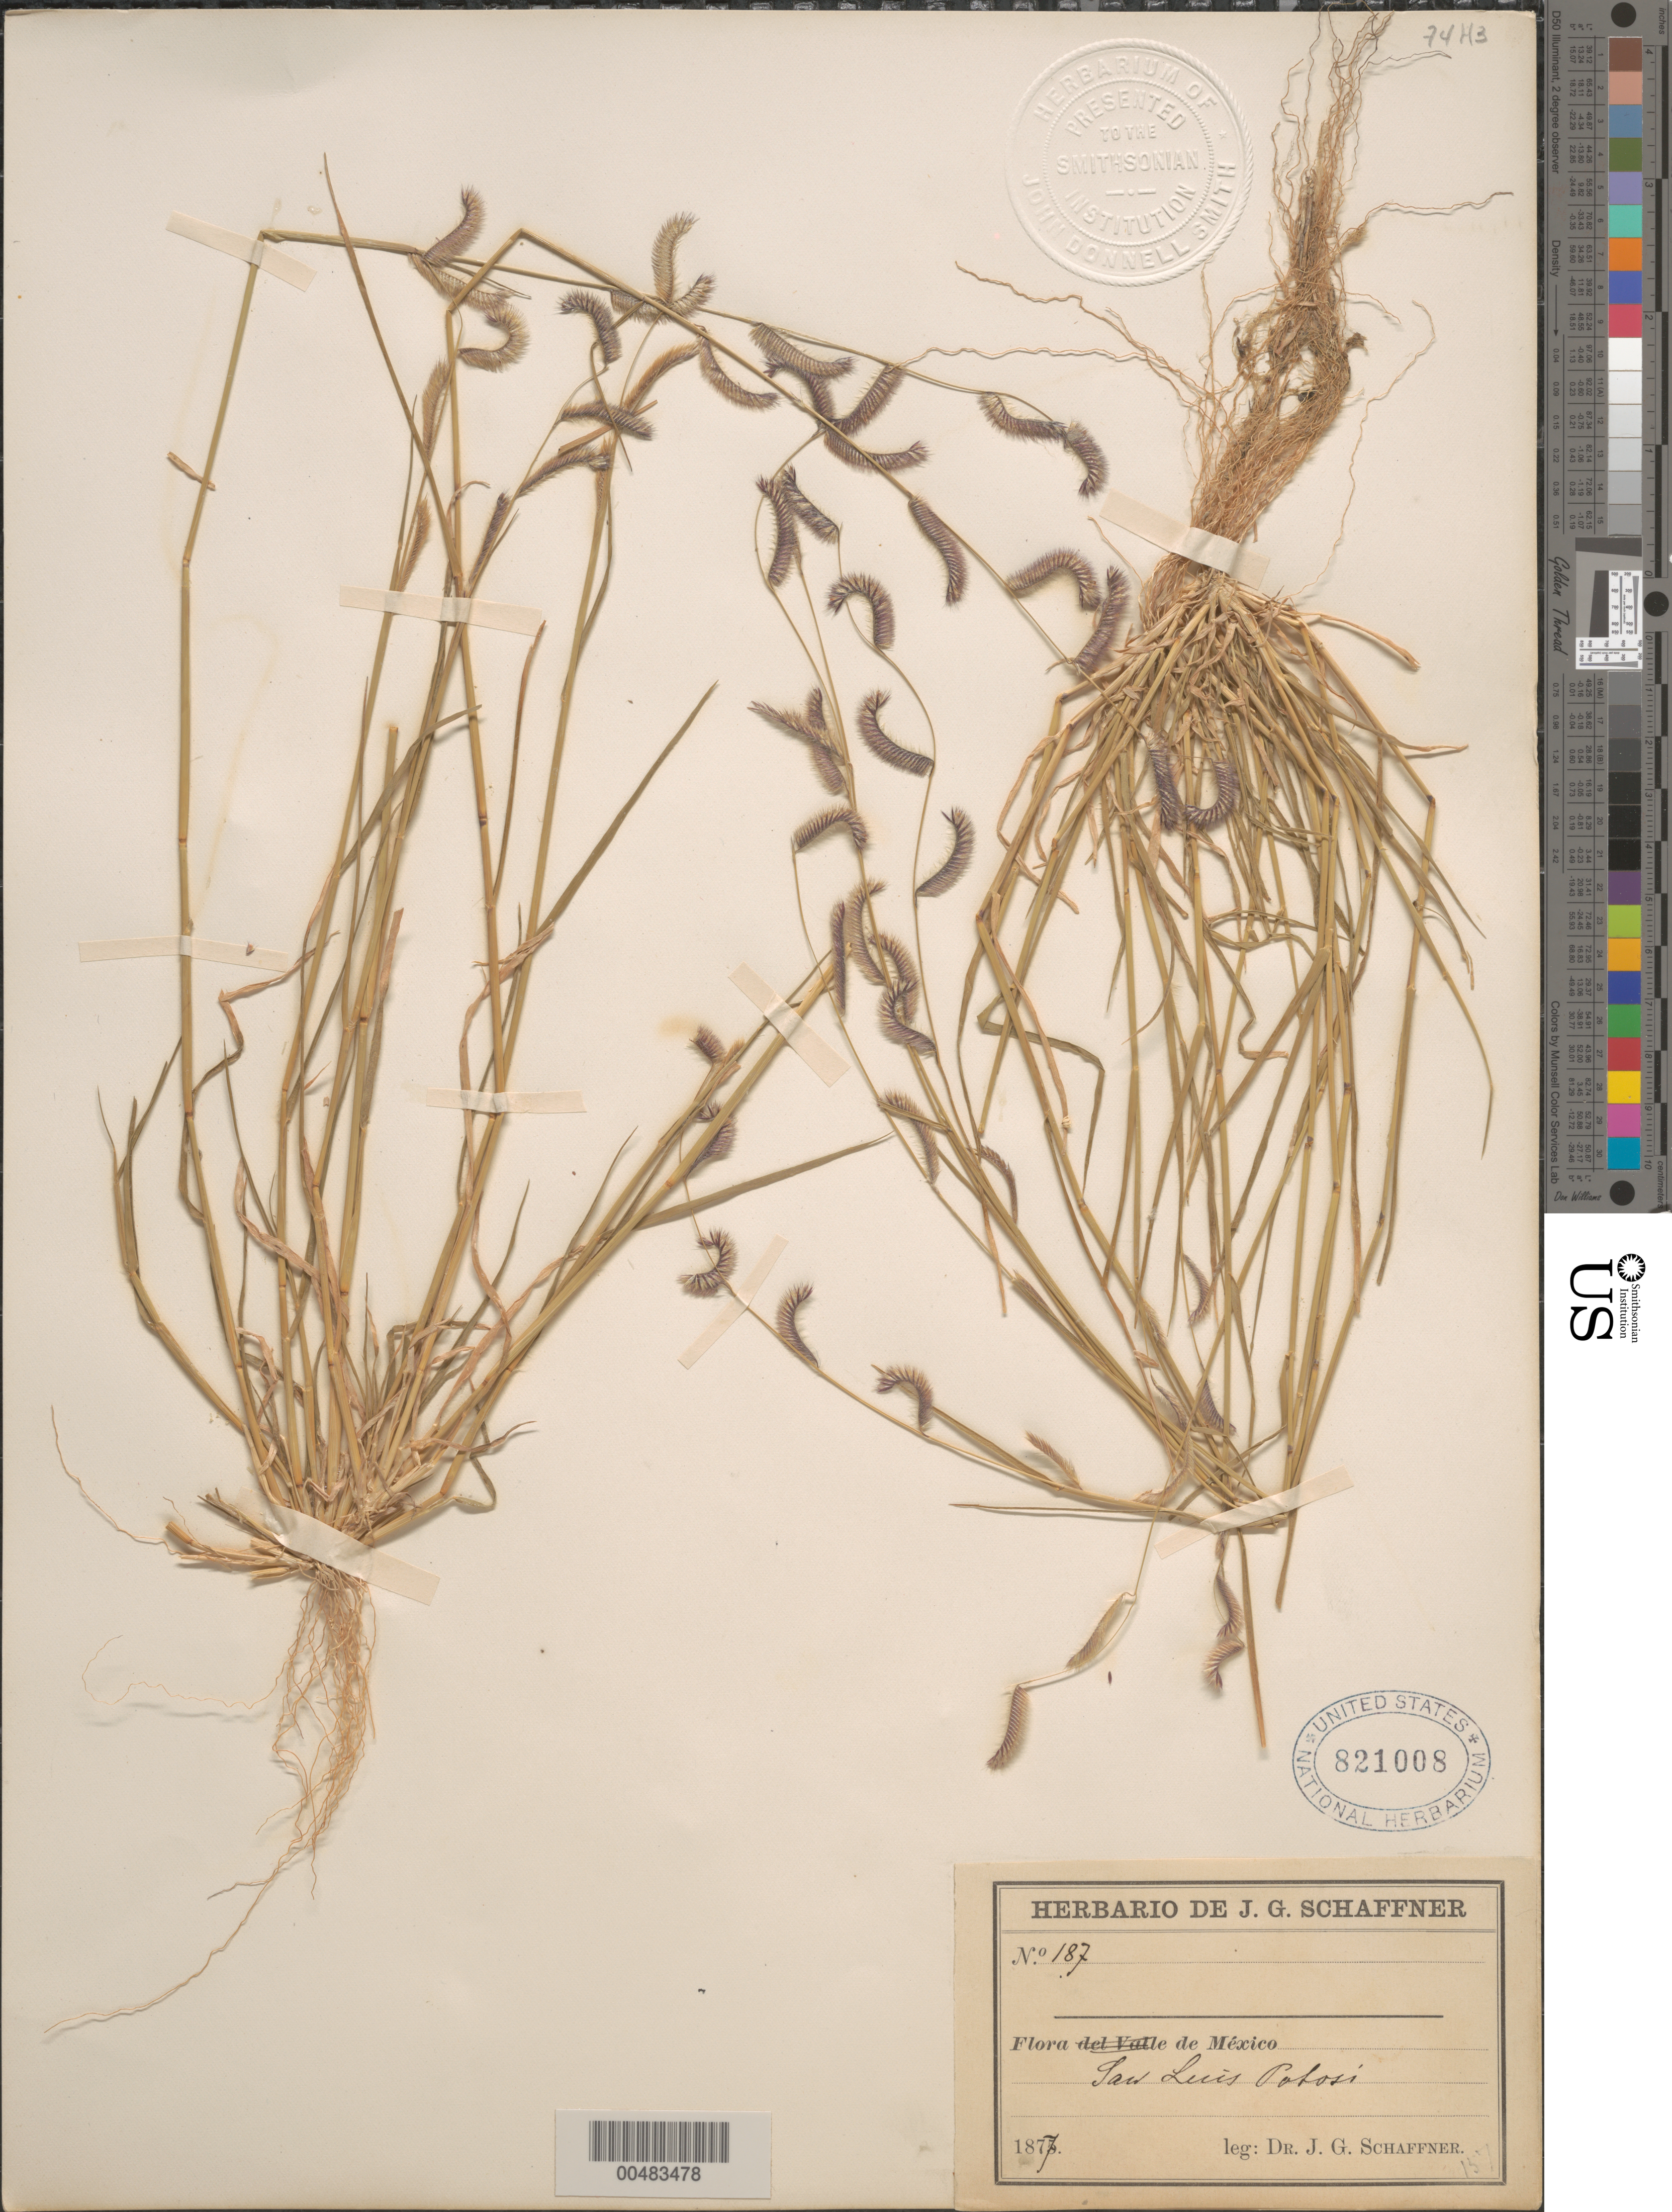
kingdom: Plantae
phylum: Tracheophyta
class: Liliopsida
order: Poales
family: Poaceae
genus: Bouteloua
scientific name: Bouteloua parryi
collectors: J. G. Schaffner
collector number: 187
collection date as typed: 1877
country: Mexico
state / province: San Luis Potosi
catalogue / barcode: US 821008